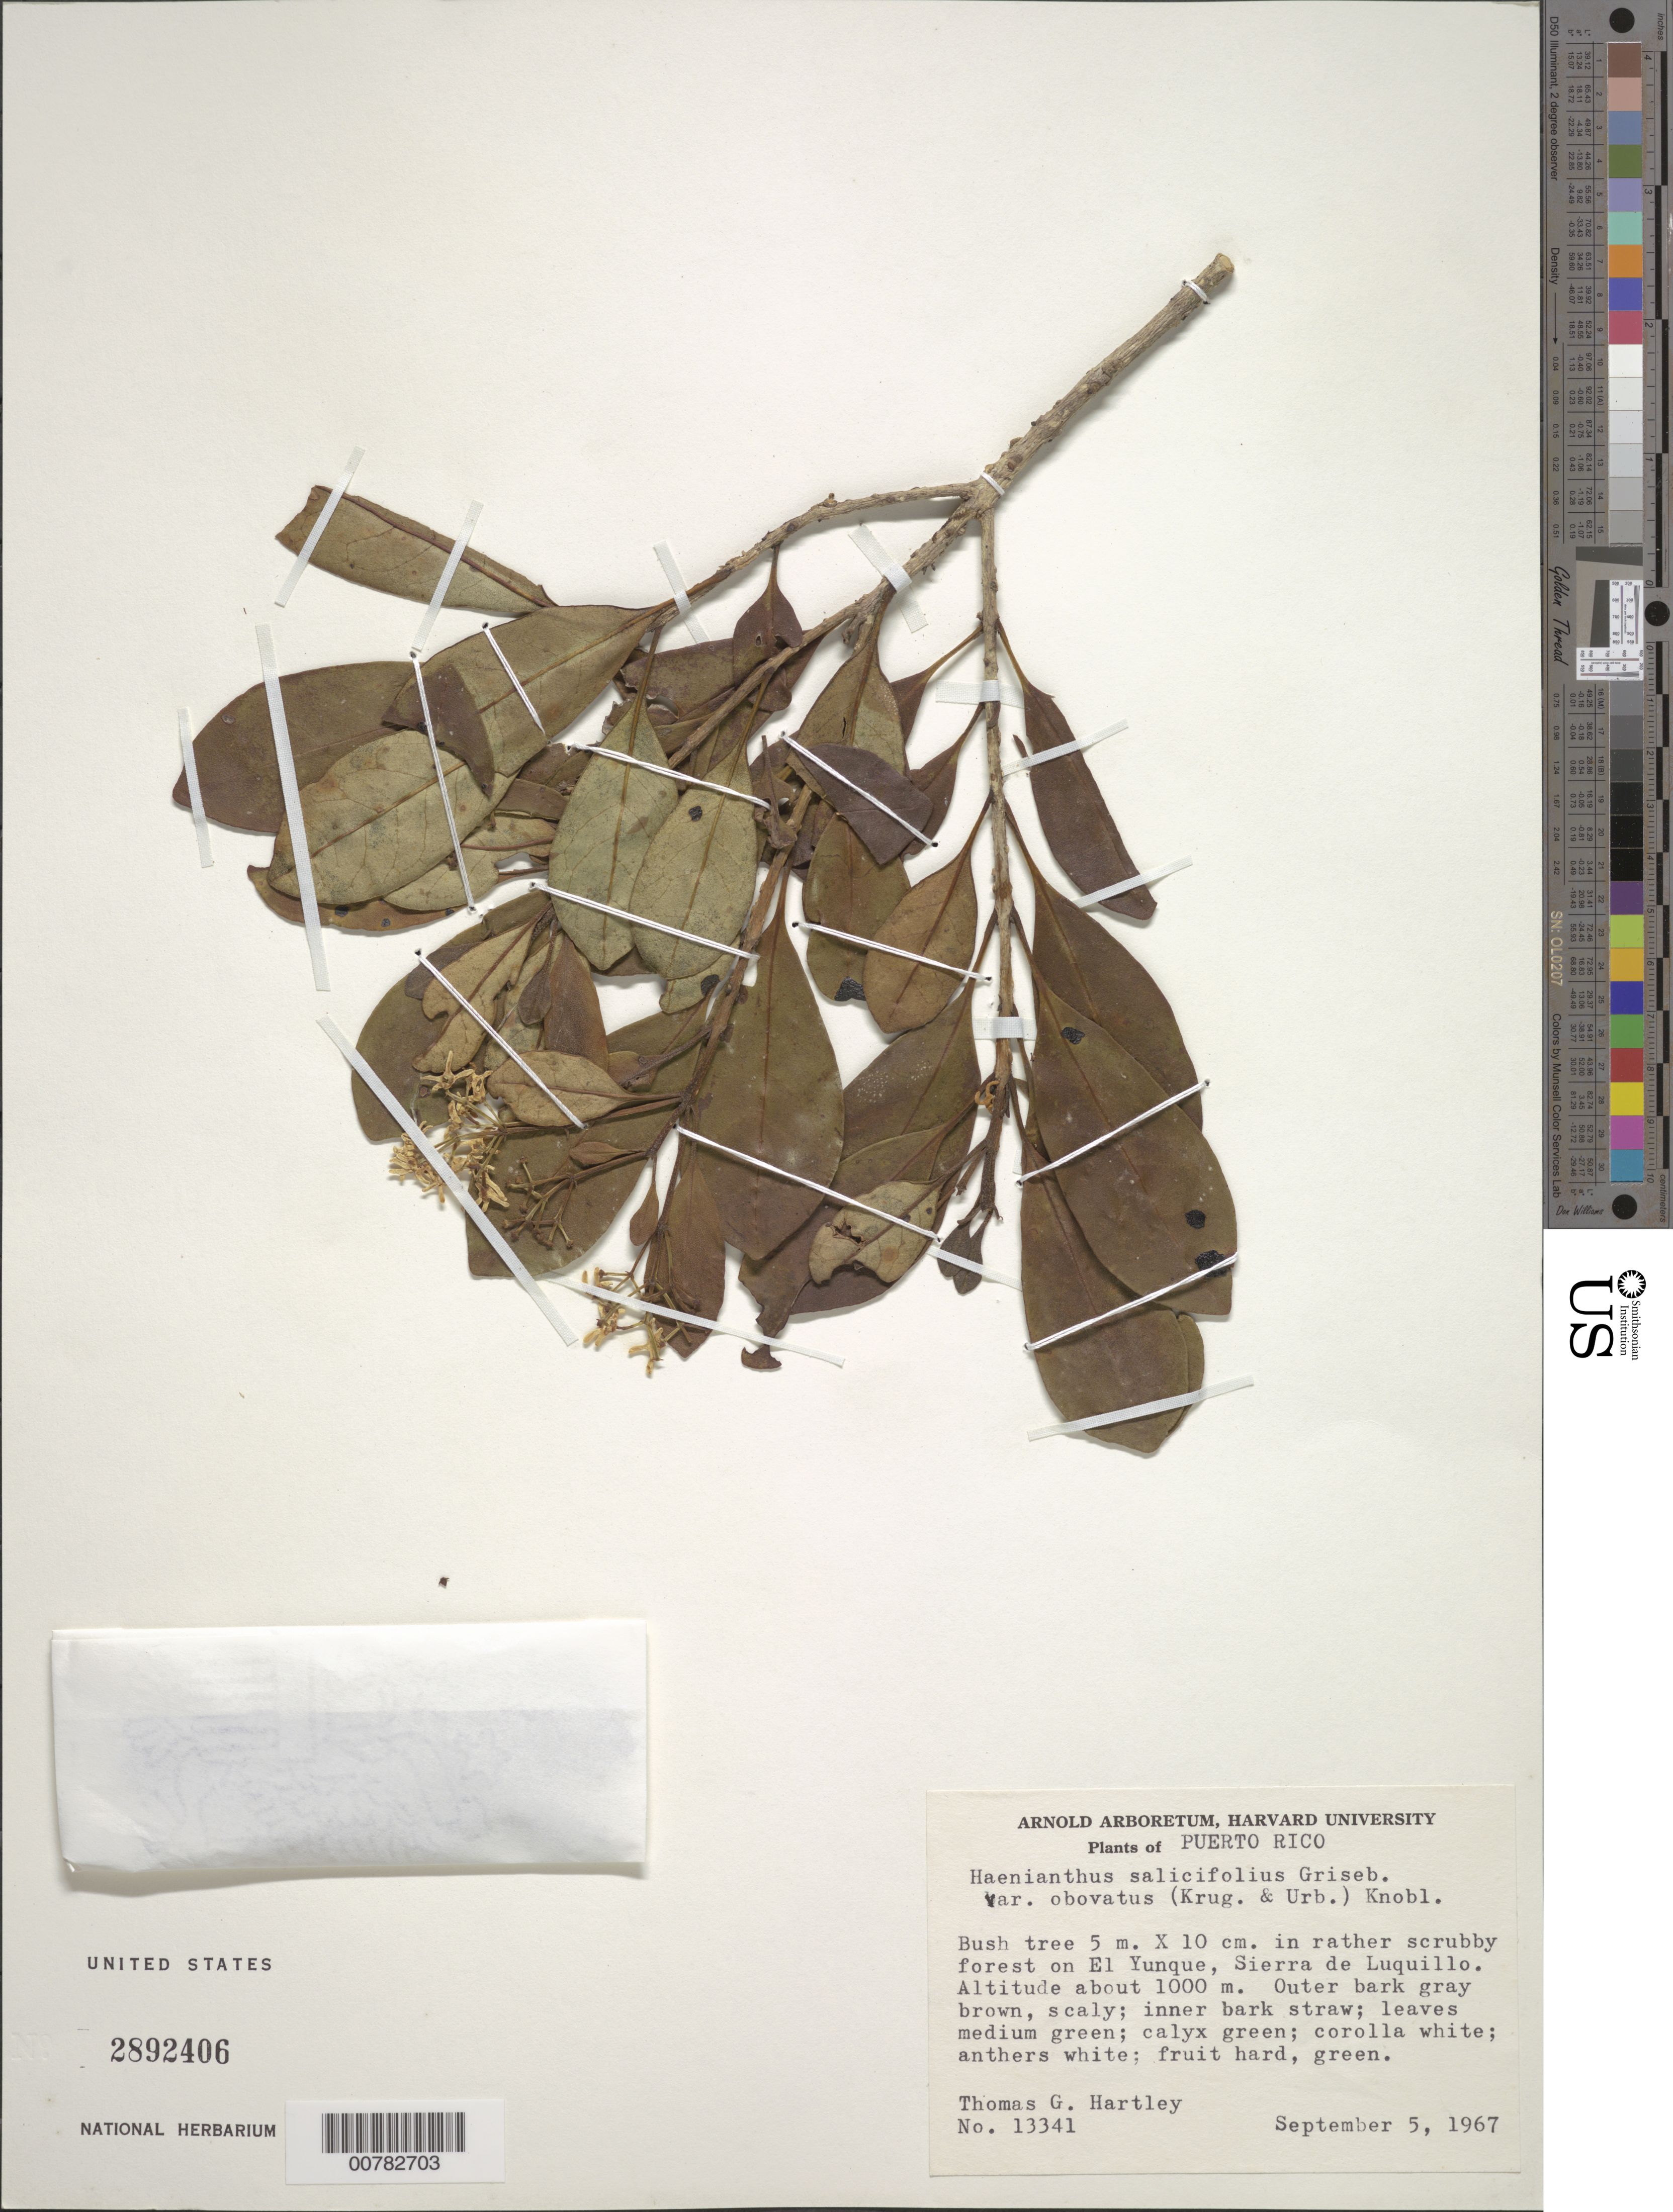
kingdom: Plantae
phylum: Tracheophyta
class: Magnoliopsida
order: Lamiales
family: Oleaceae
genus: Haenianthus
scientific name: Haenianthus salicifolius var. obovatus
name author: (Krug & Urb.) Knobl.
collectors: T. G. Hartley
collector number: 13341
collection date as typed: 05 Sep 1967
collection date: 1967-09-05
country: Puerto Rico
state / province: Luquillo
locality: Sierra de Luquillo, El Yunque.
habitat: In rather scrubby forest.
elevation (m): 1000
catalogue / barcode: US 2899406